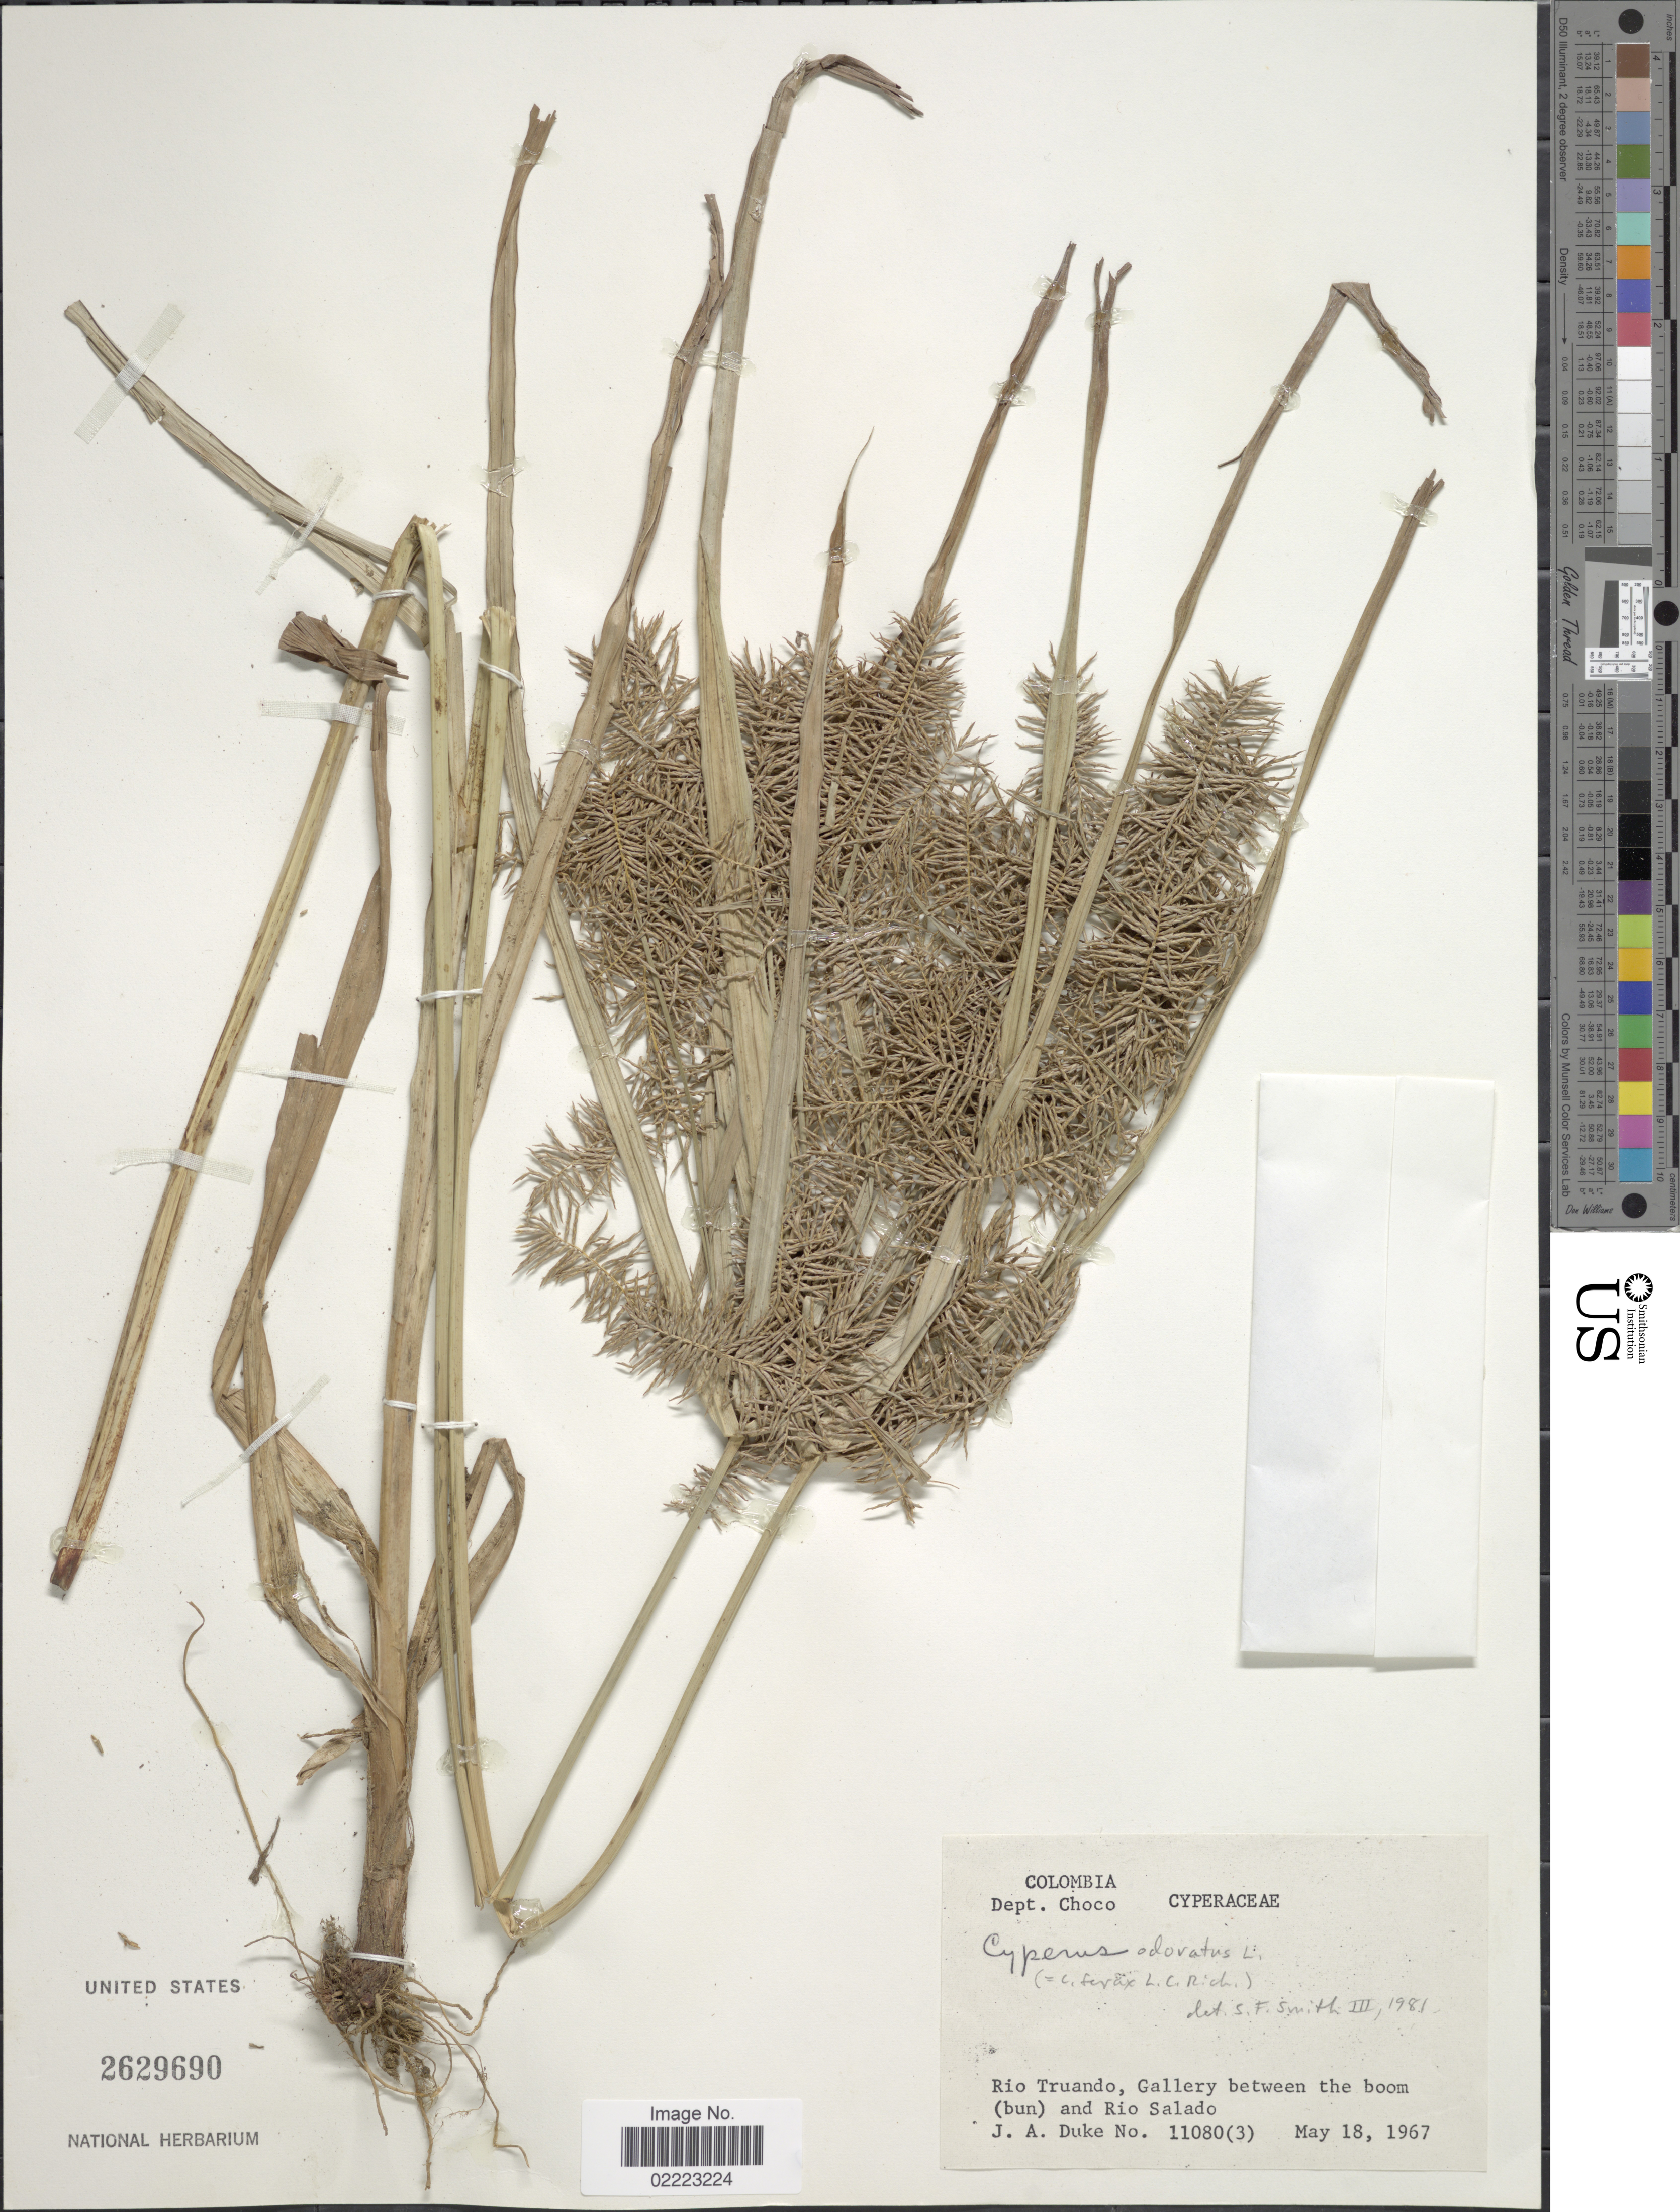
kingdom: Plantae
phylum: Tracheophyta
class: Liliopsida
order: Poales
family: Cyperaceae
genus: Cyperus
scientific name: Cyperus odoratus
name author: L.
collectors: J. A. Duke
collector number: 11080 (3)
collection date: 1967-05-18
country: Colombia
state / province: Chocó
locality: Dept. Choco, Rio Truando, Gallery between the boom (bun) and Rio Salado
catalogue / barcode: US 2629690